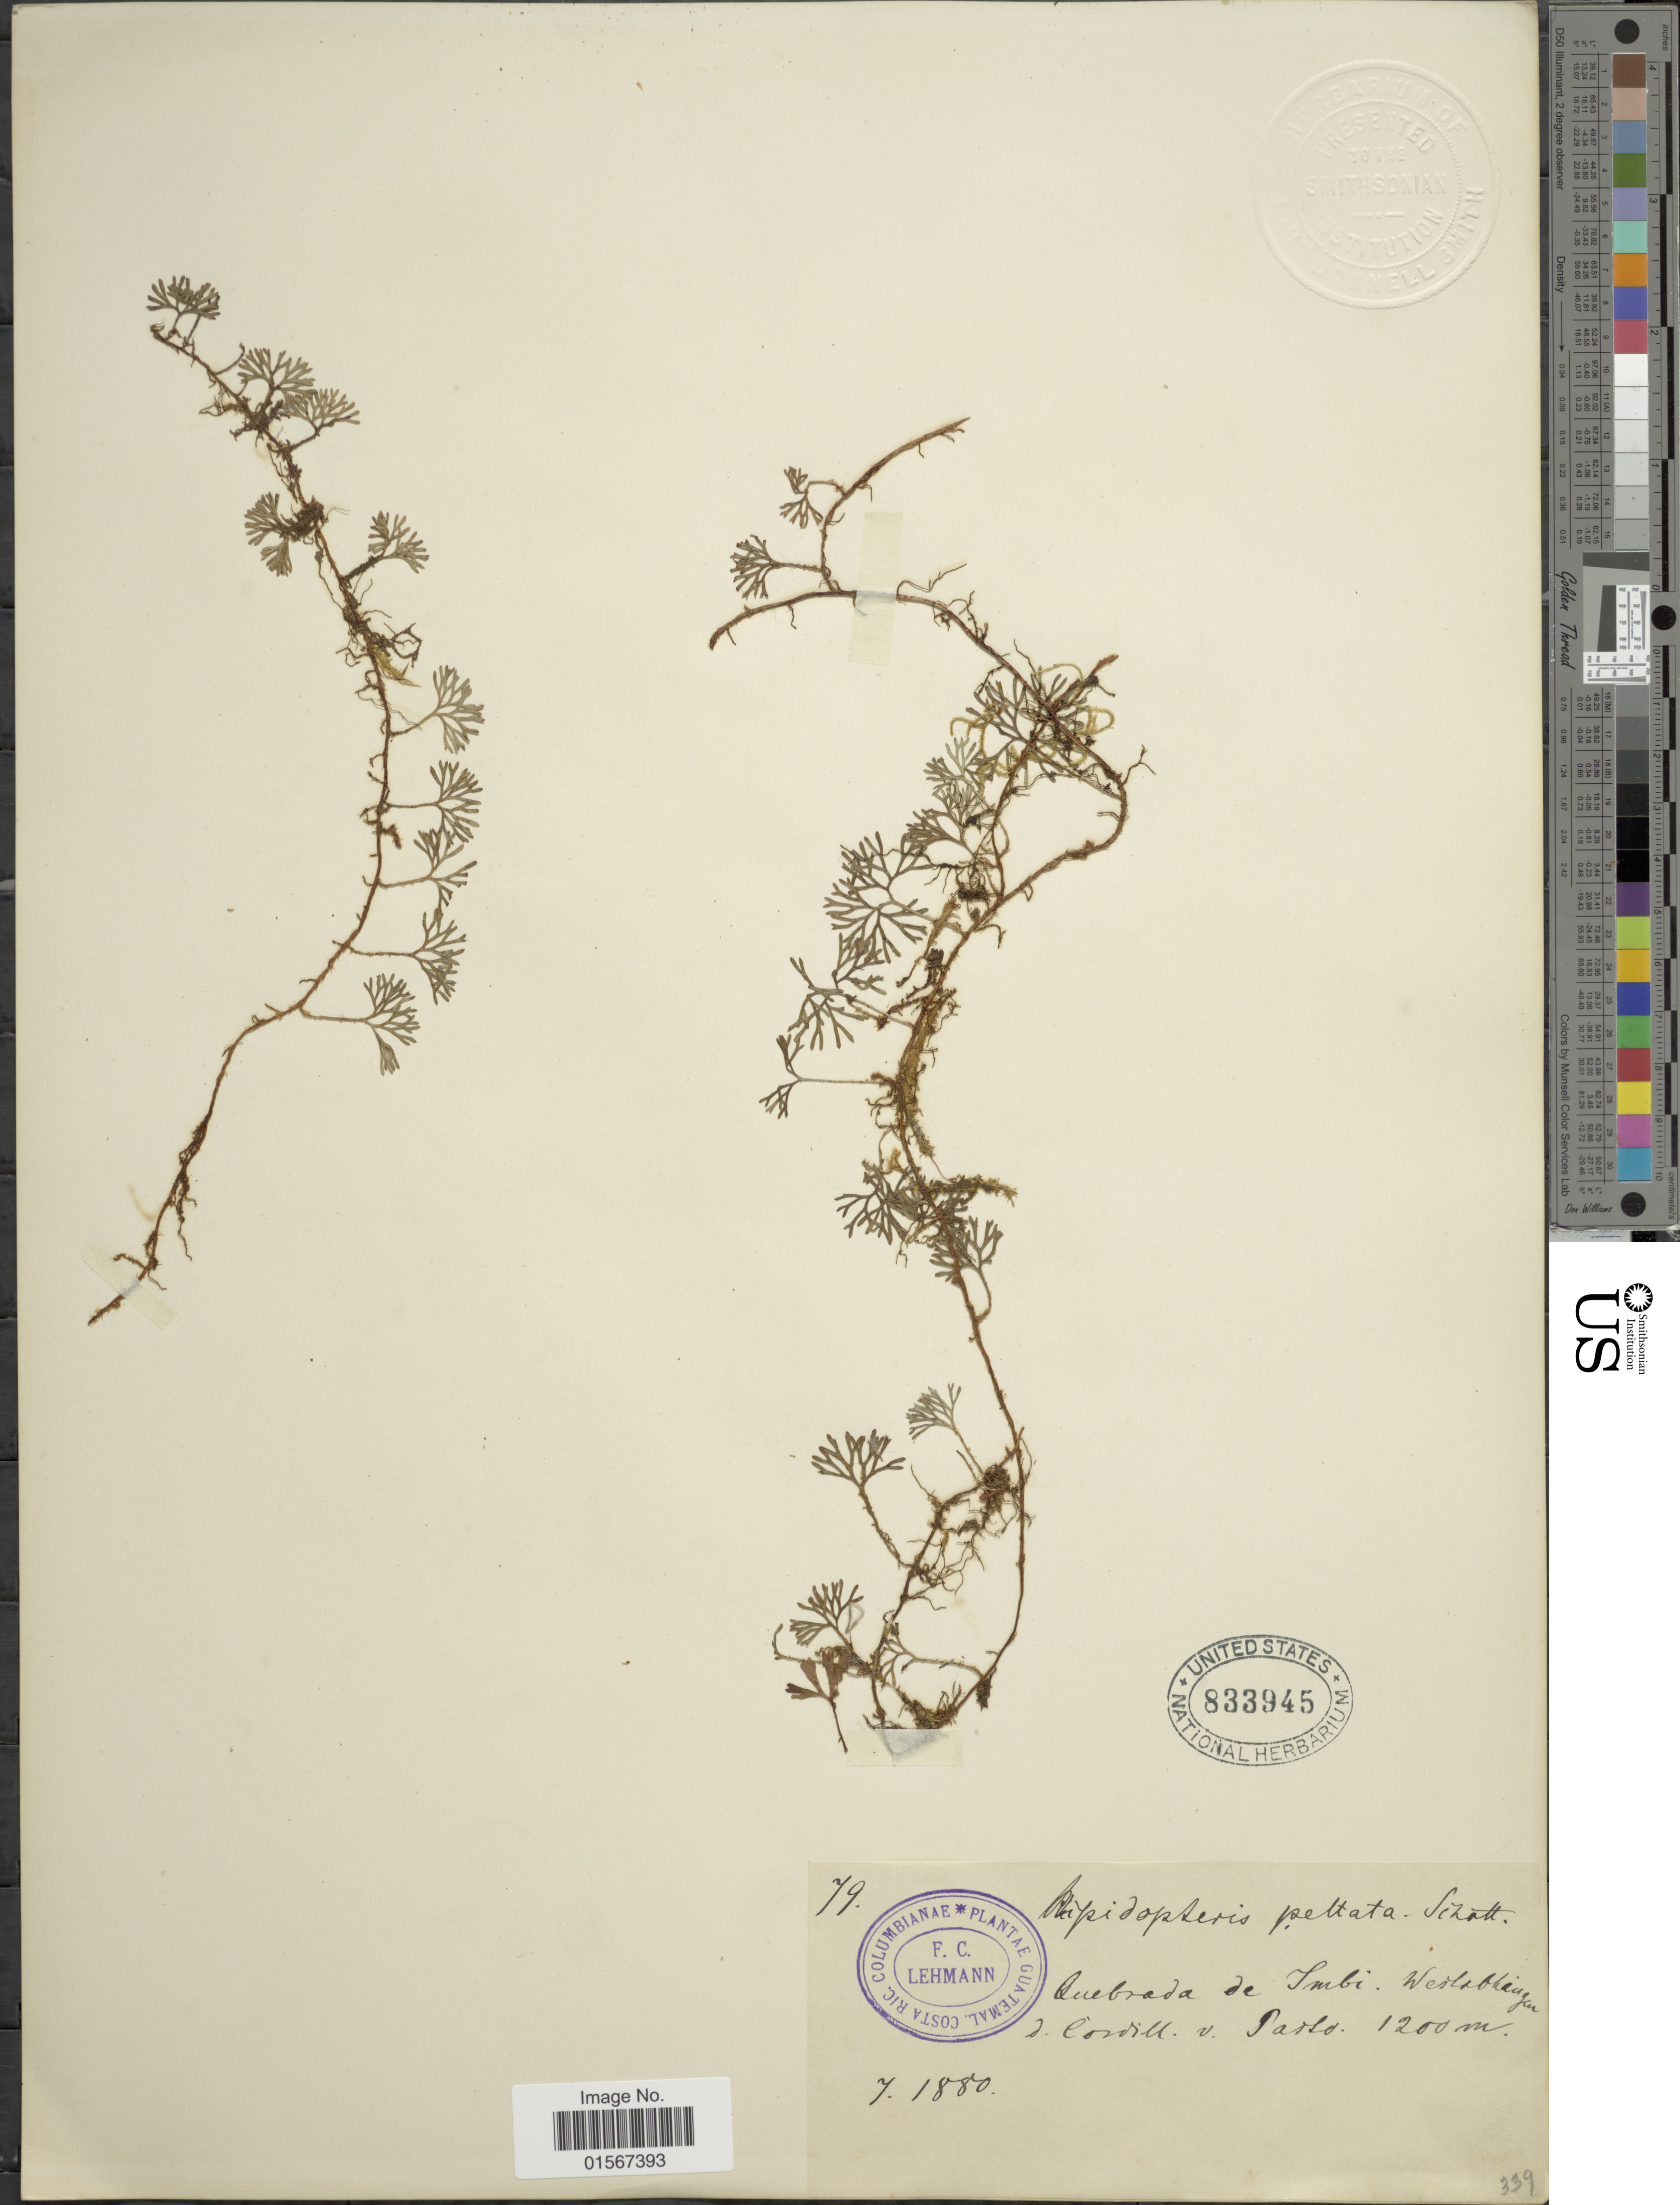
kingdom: Plantae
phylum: Tracheophyta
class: Polypodiopsida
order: Polypodiales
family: Dryopteridaceae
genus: Elaphoglossum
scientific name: Elaphoglossum peltatum f. peltatum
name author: (Sw.) Urb.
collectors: F. C. Lehmann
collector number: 79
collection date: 1880-07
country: Colombia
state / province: Narino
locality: Colombia, Quebrada de Imbi, S.Cordill v. Pasto.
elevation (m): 1200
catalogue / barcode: US 833945